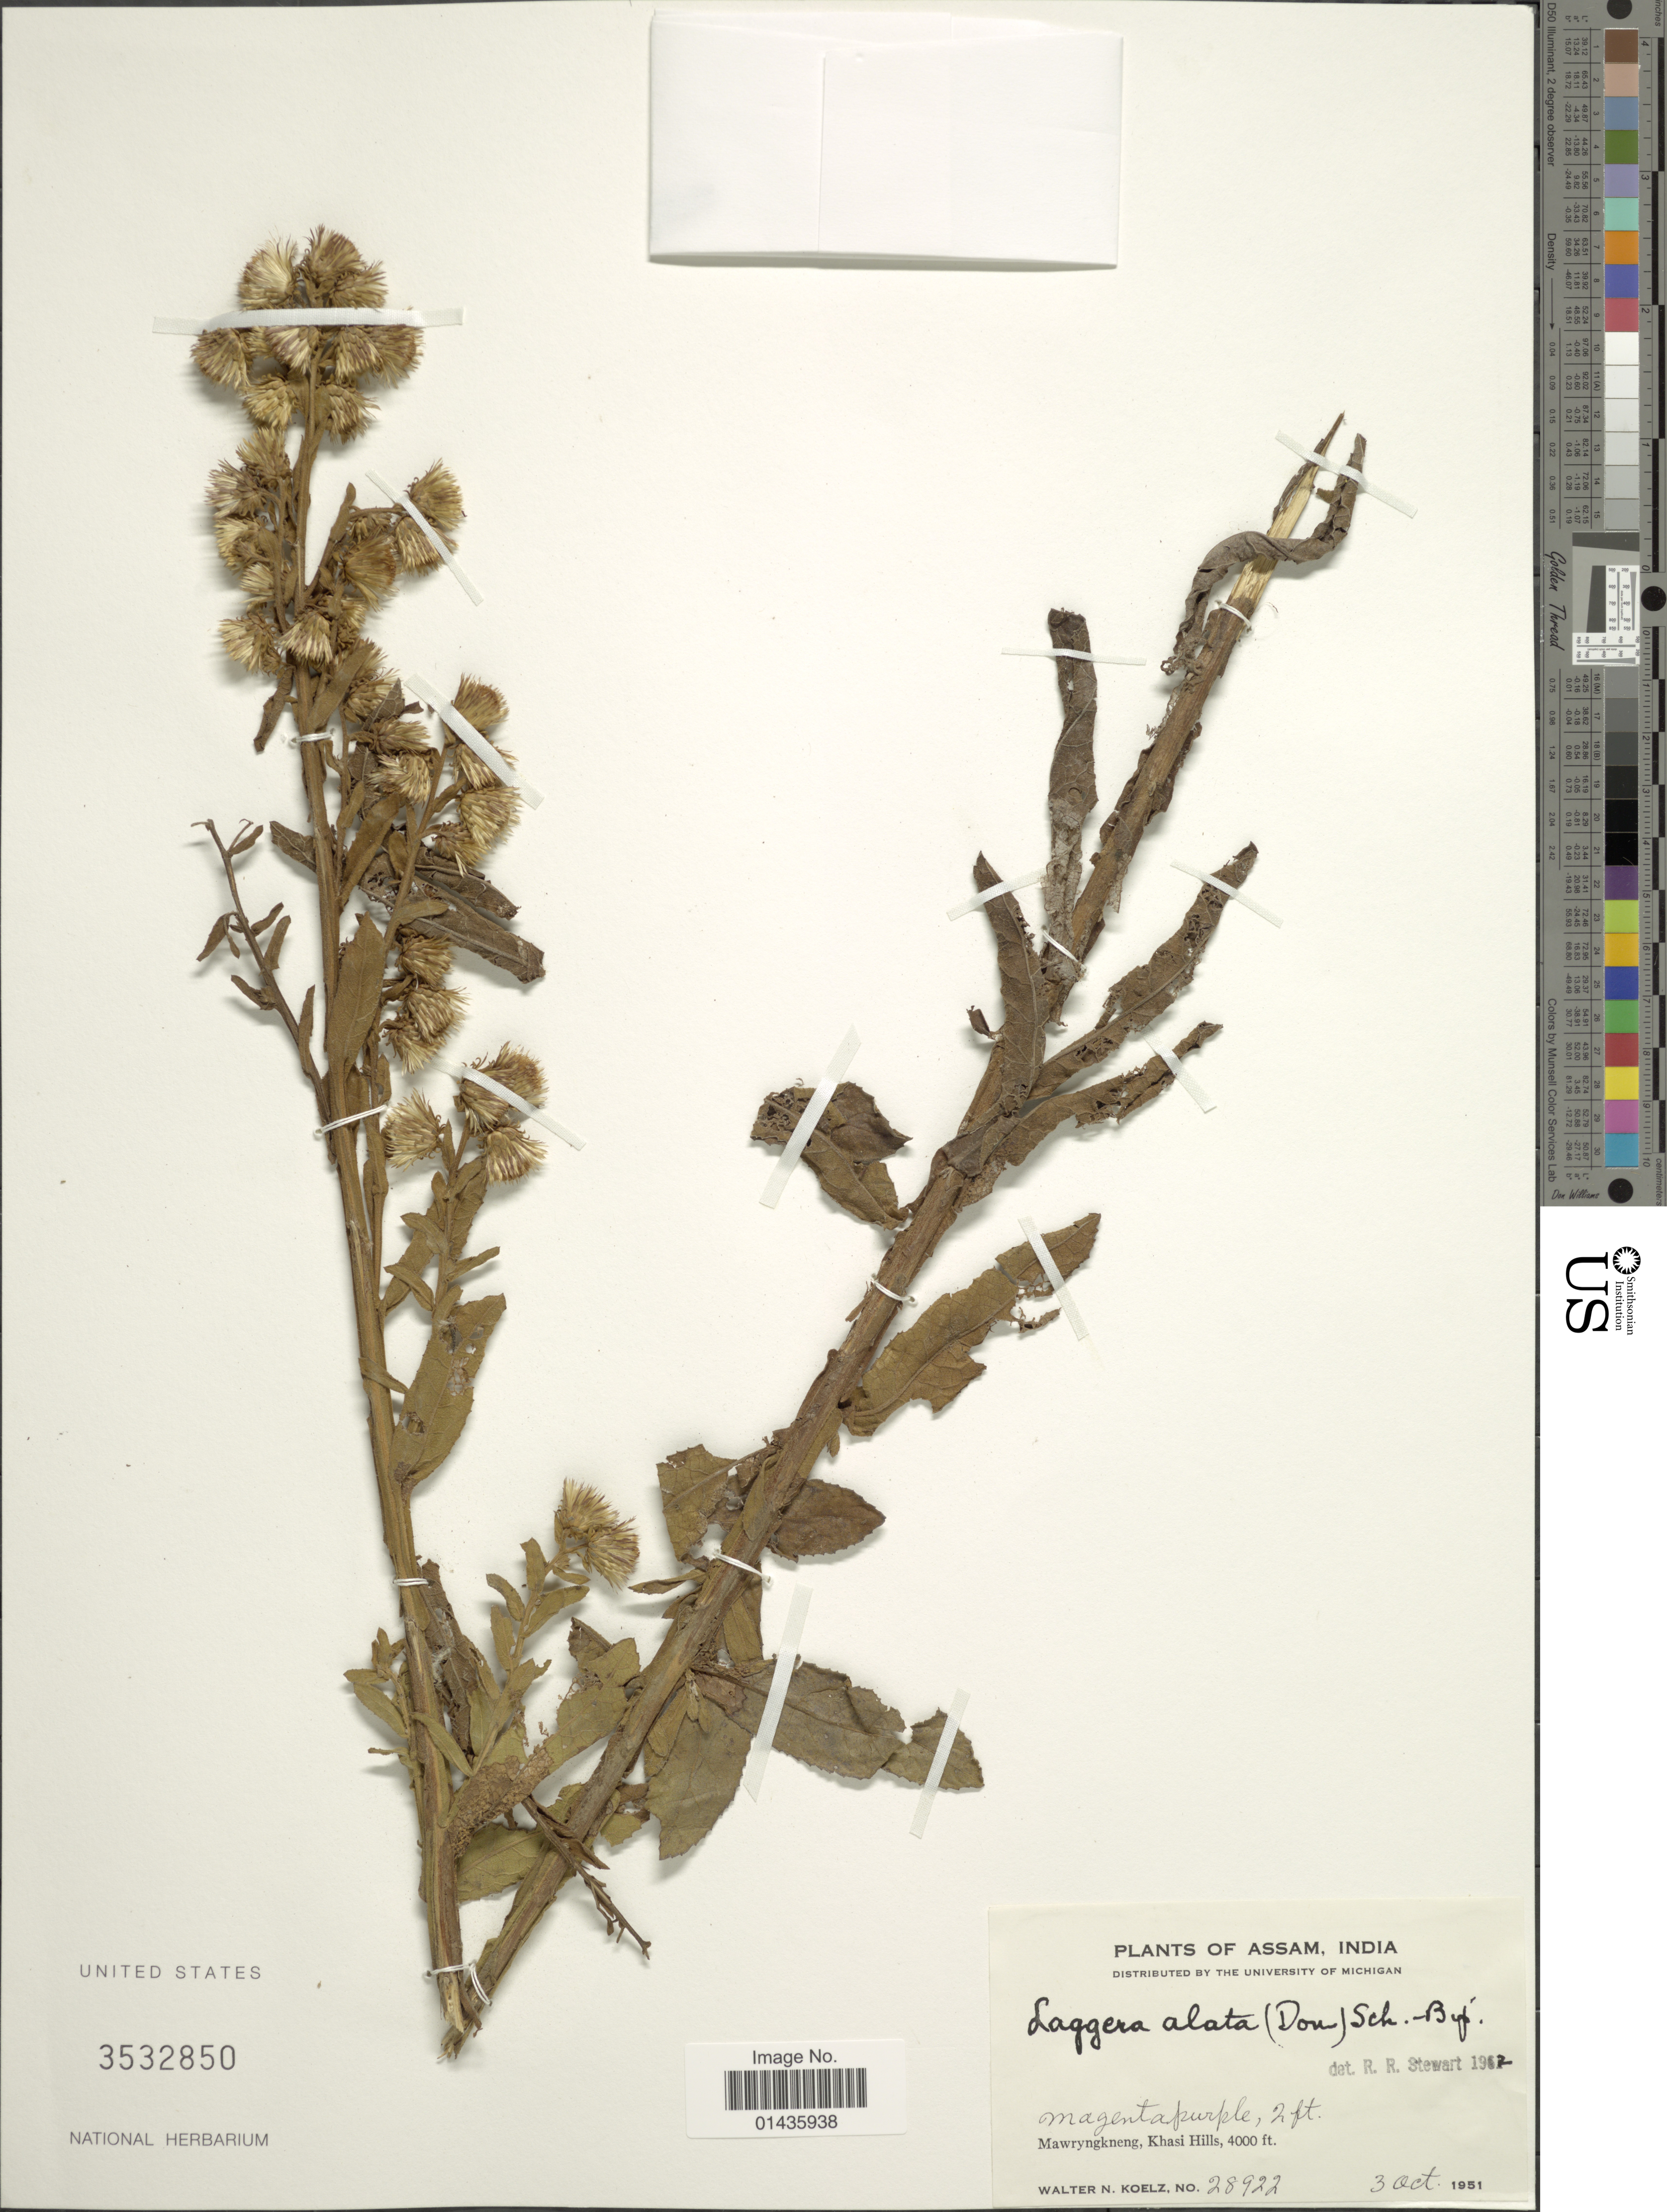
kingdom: Plantae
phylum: Tracheophyta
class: Magnoliopsida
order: Asterales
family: Asteraceae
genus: Laggera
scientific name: Laggera alata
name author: Sch. Bip.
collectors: W. N. Koelz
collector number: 28922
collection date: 1951-10-03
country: India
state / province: Meghalaya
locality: Mawryngkneng, Khasi Hills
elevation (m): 1219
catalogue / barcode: US 3532850